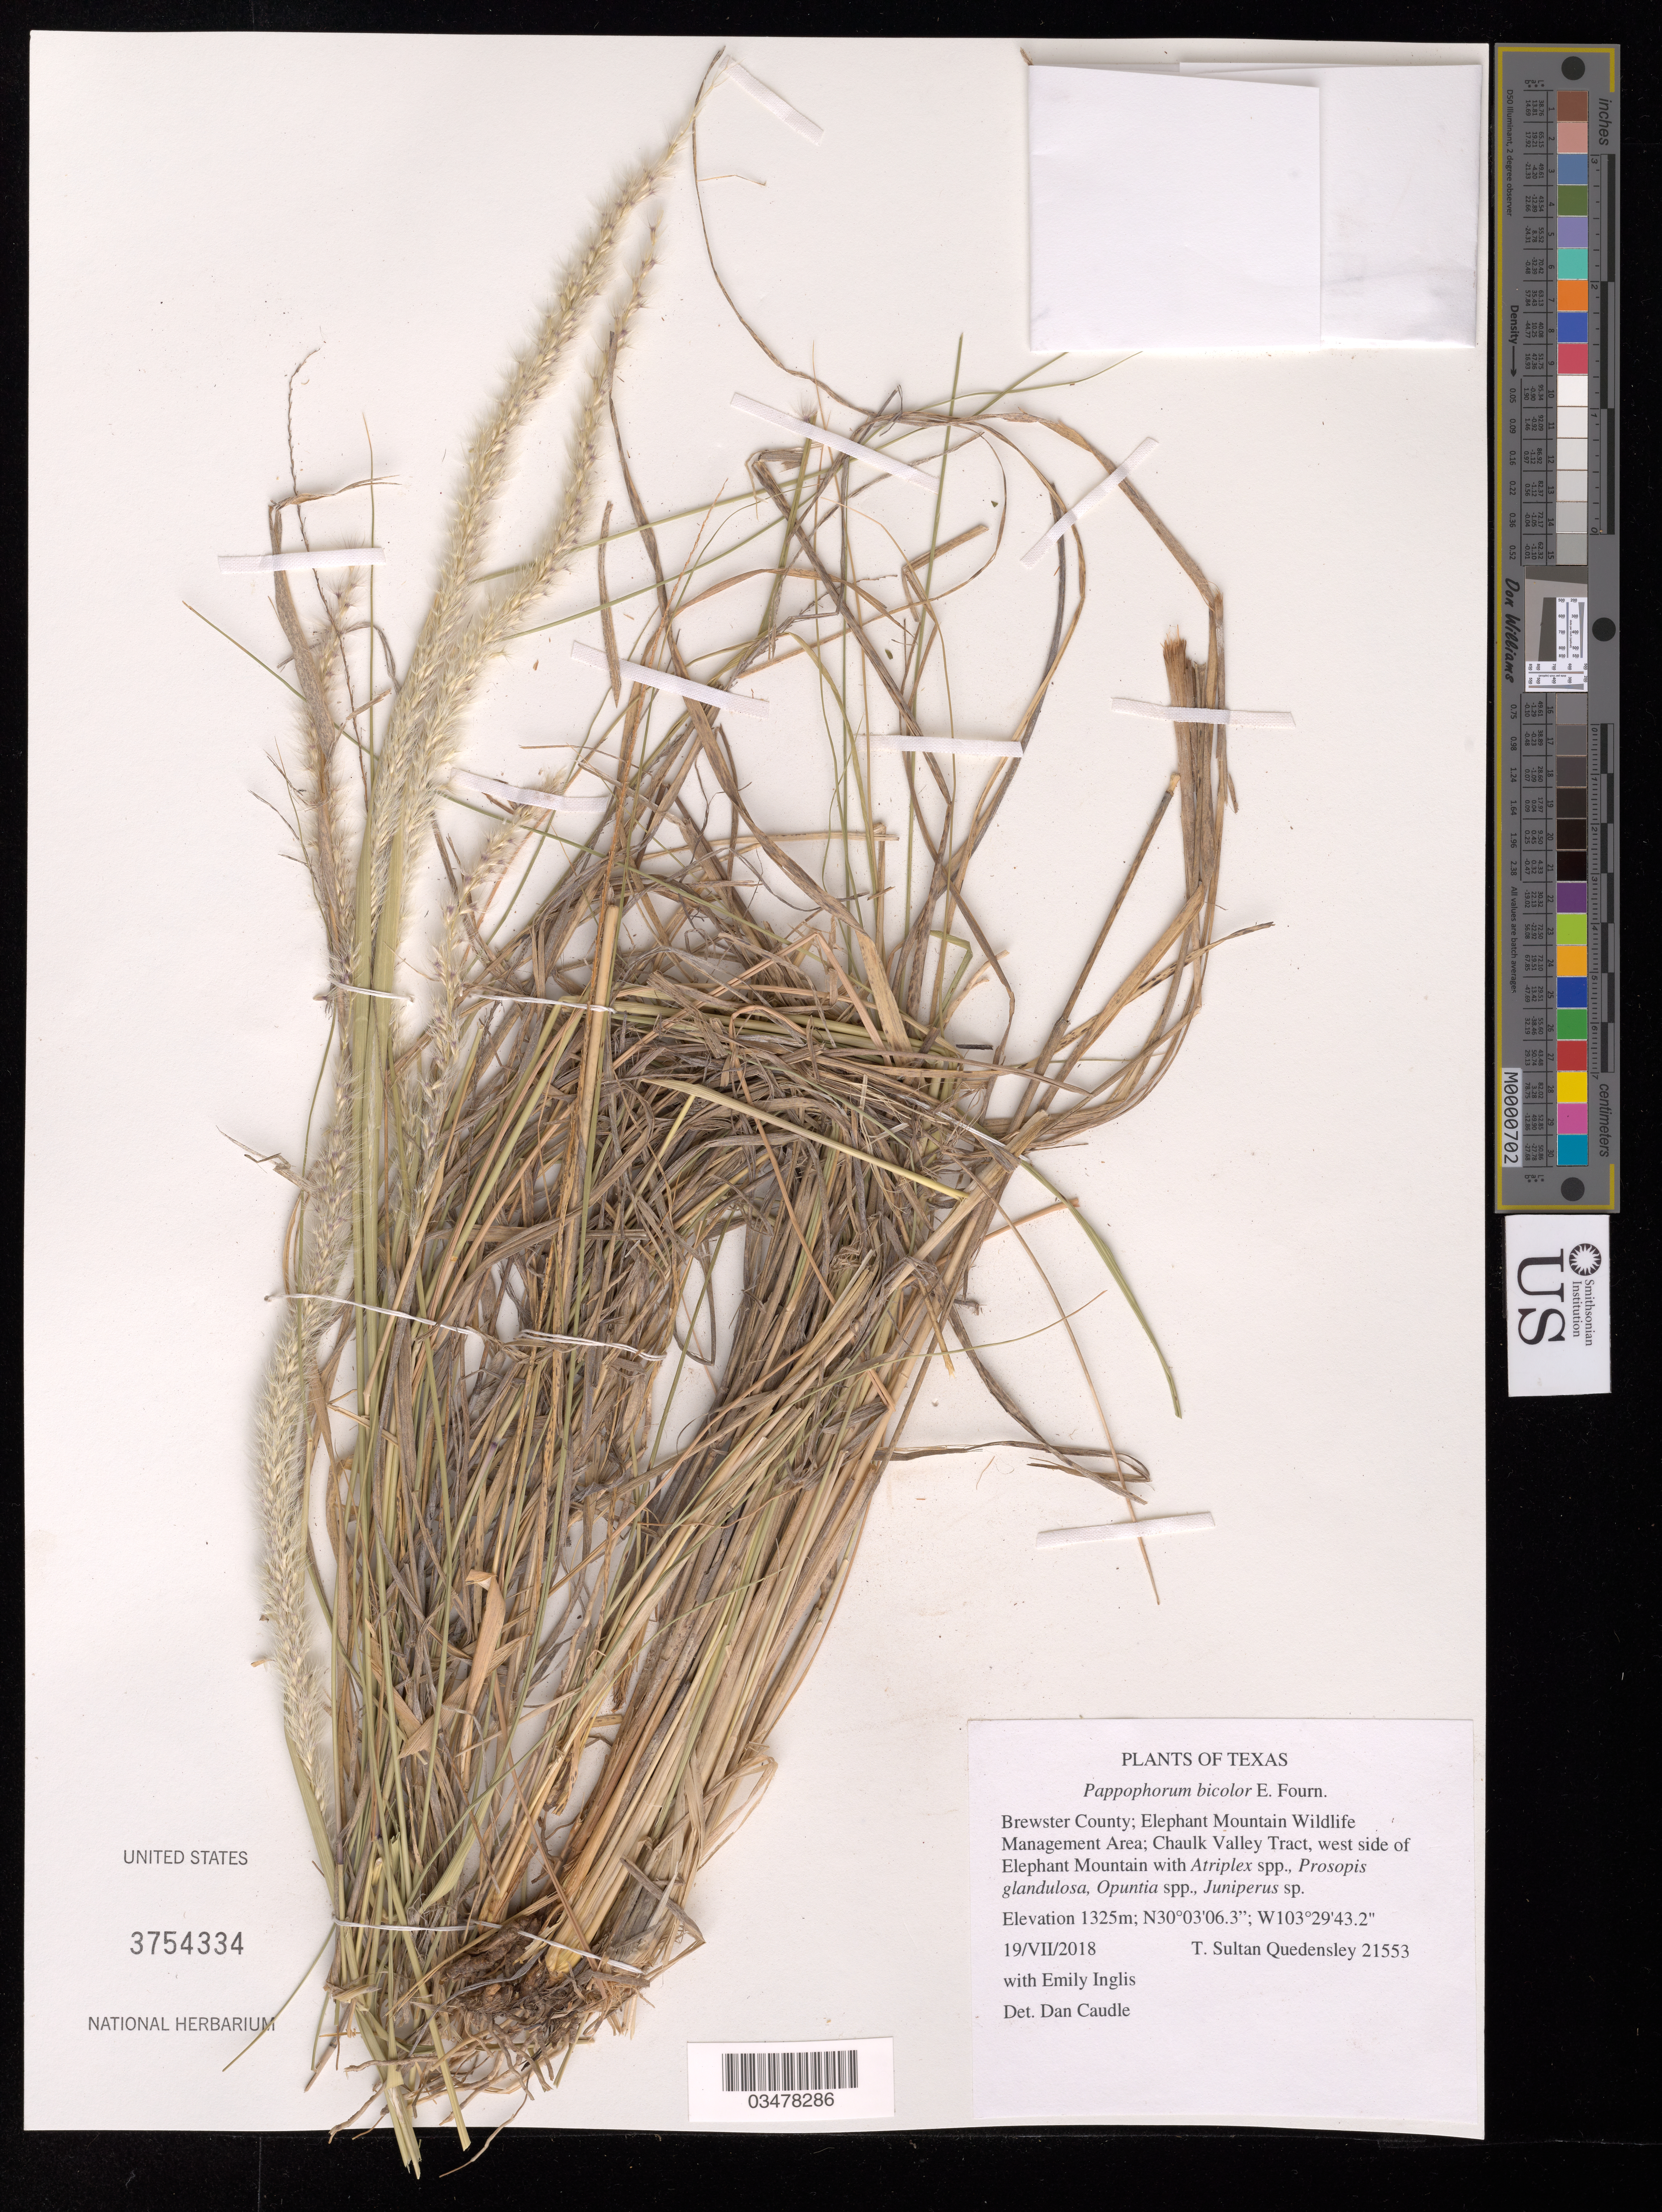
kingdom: Plantae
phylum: Tracheophyta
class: Liliopsida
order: Poales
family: Poaceae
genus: Pappophorum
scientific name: Pappophorum bicolor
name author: E. Fourn.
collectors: T. S. Quedensley & E. Inglis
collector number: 21553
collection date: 2018-07-19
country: United States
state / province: Texas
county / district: Brewster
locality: Elephant Mountain Wildlife Management Area. Chaulk Valley Tract, west side of Elephant Mtn.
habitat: With Atriplex sp., Prosopis glandulosa, Opuntia sp., Juniperus sp.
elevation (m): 1325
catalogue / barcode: US 3754334